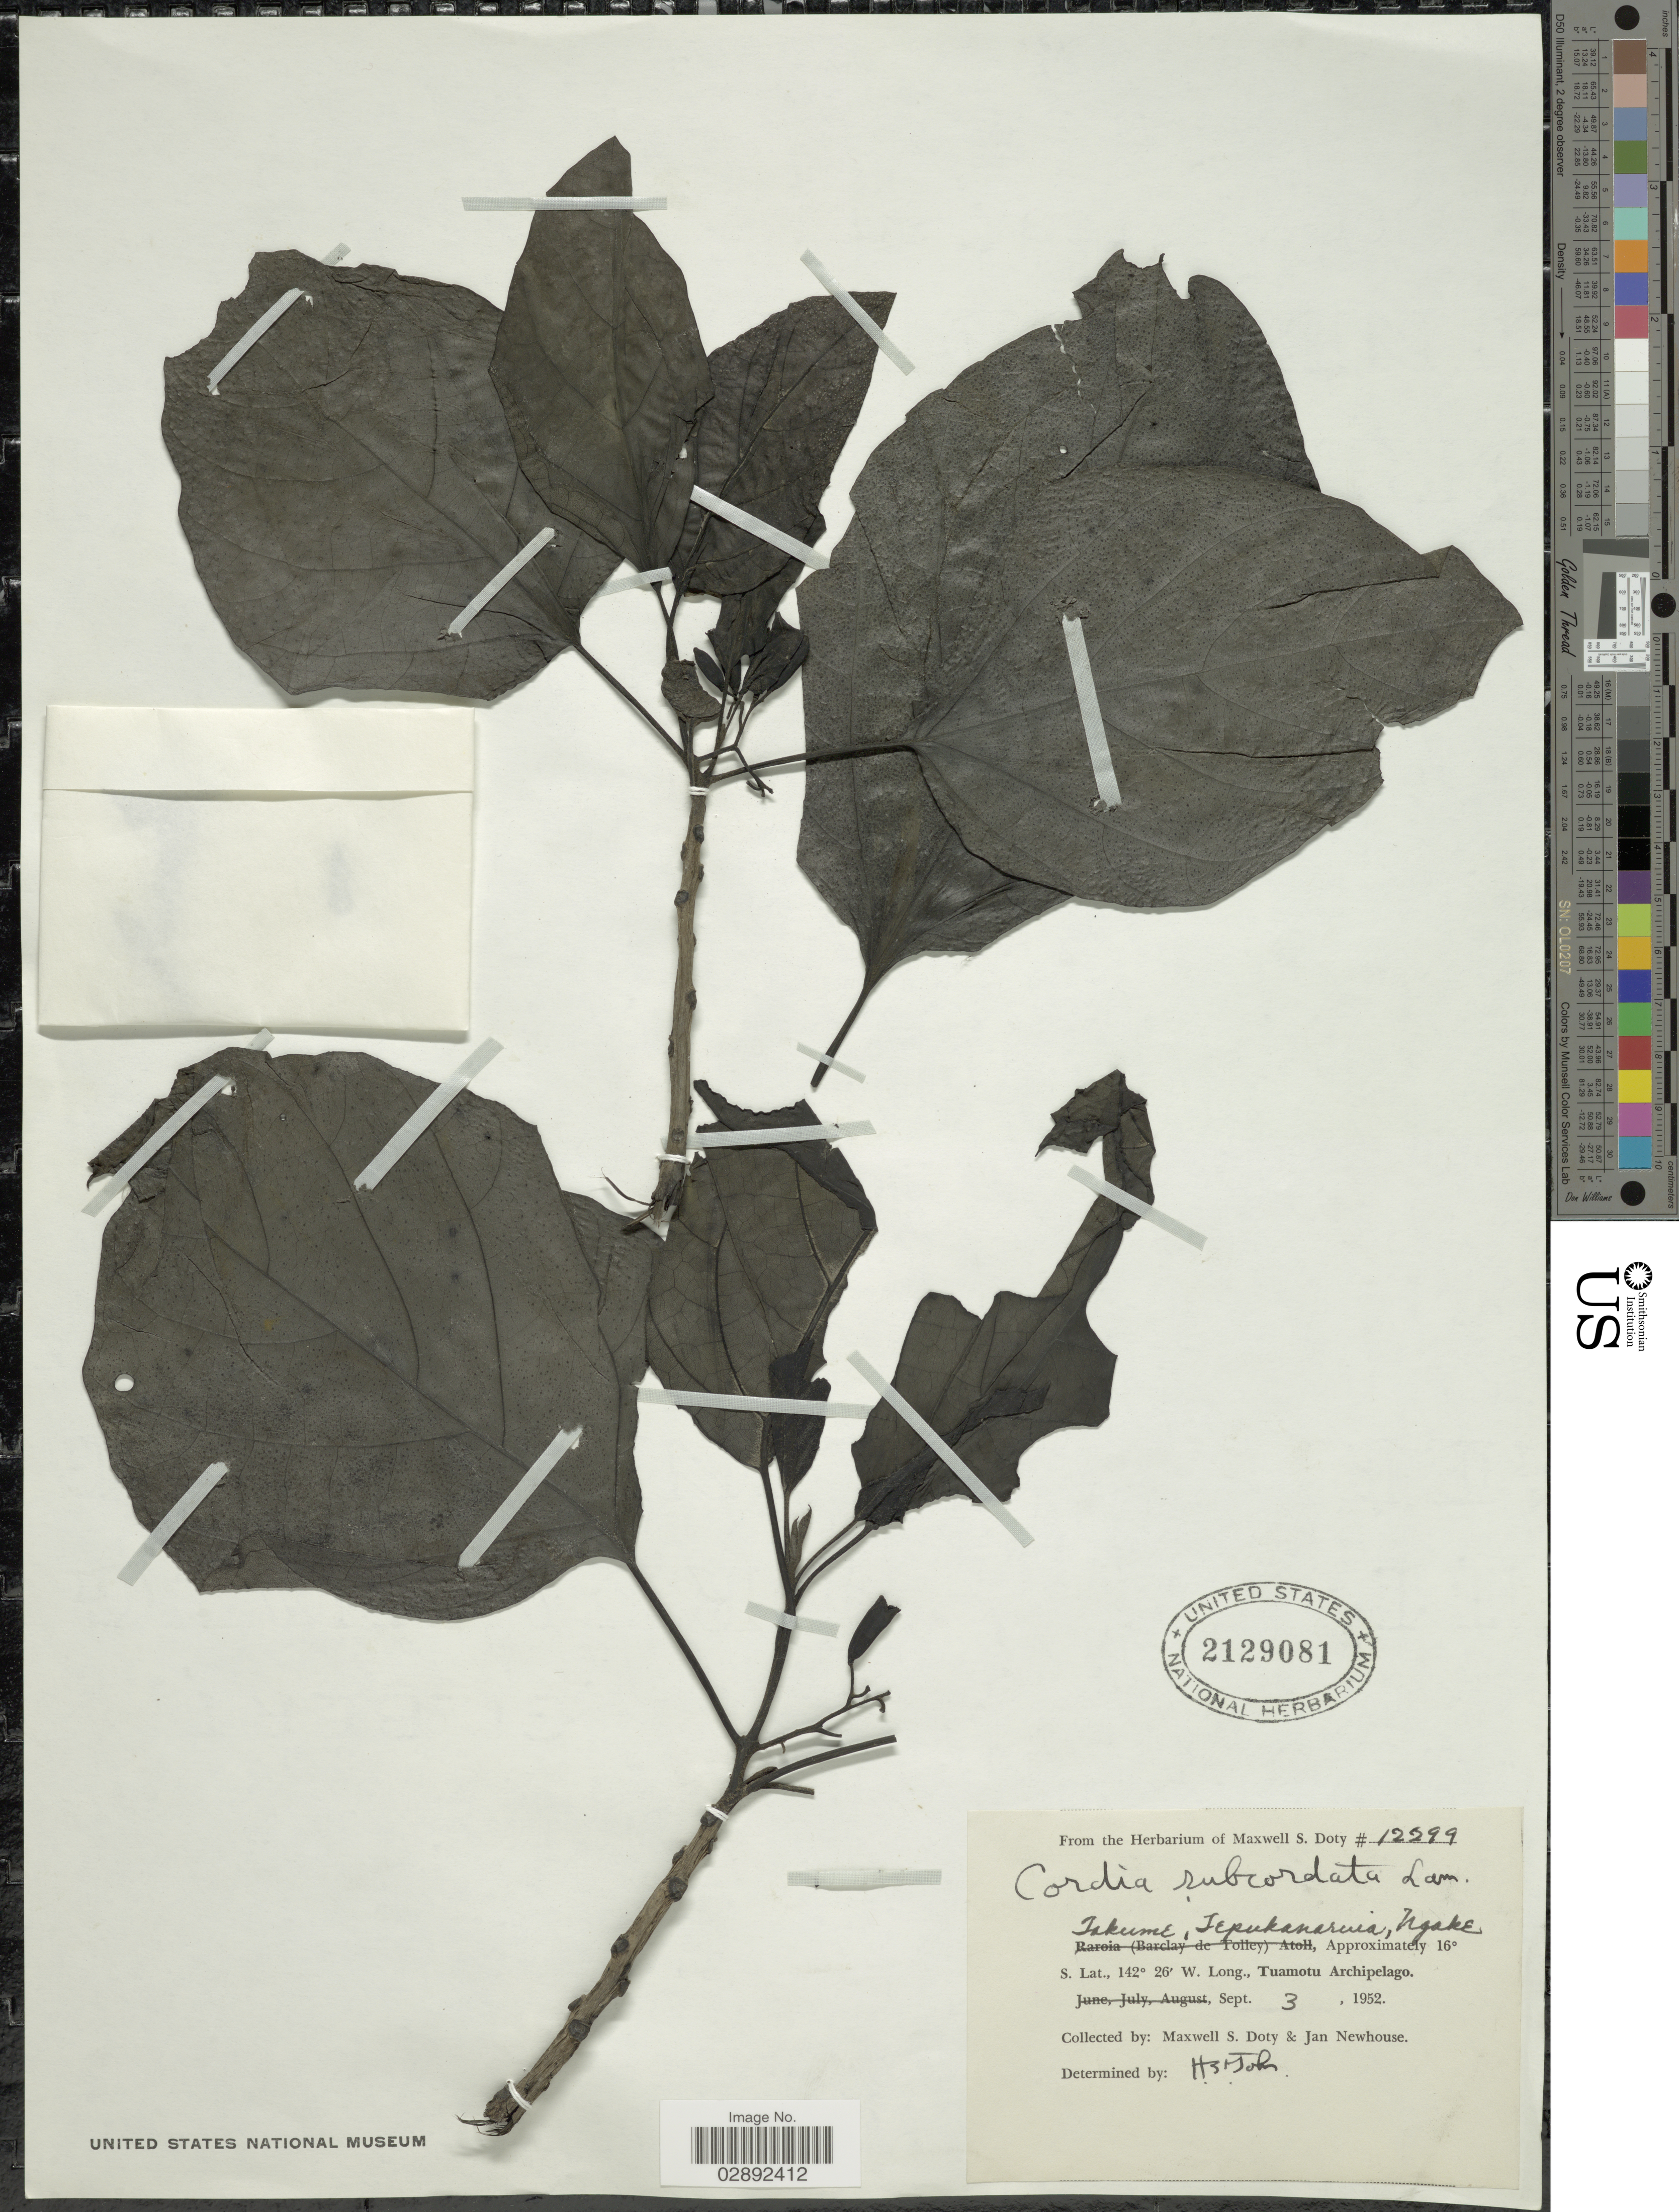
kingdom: Plantae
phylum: Tracheophyta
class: Magnoliopsida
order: Boraginales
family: Cordiaceae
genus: Cordia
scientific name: Cordia subcordata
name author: Lam.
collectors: M. S. Doty & J. Newhouse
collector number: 12299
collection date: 1952-09-03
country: French Polynesia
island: Takume Atoll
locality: Takume, Tepukanaruia, Ngake. Tuamotu Archipelago.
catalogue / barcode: US 2129081